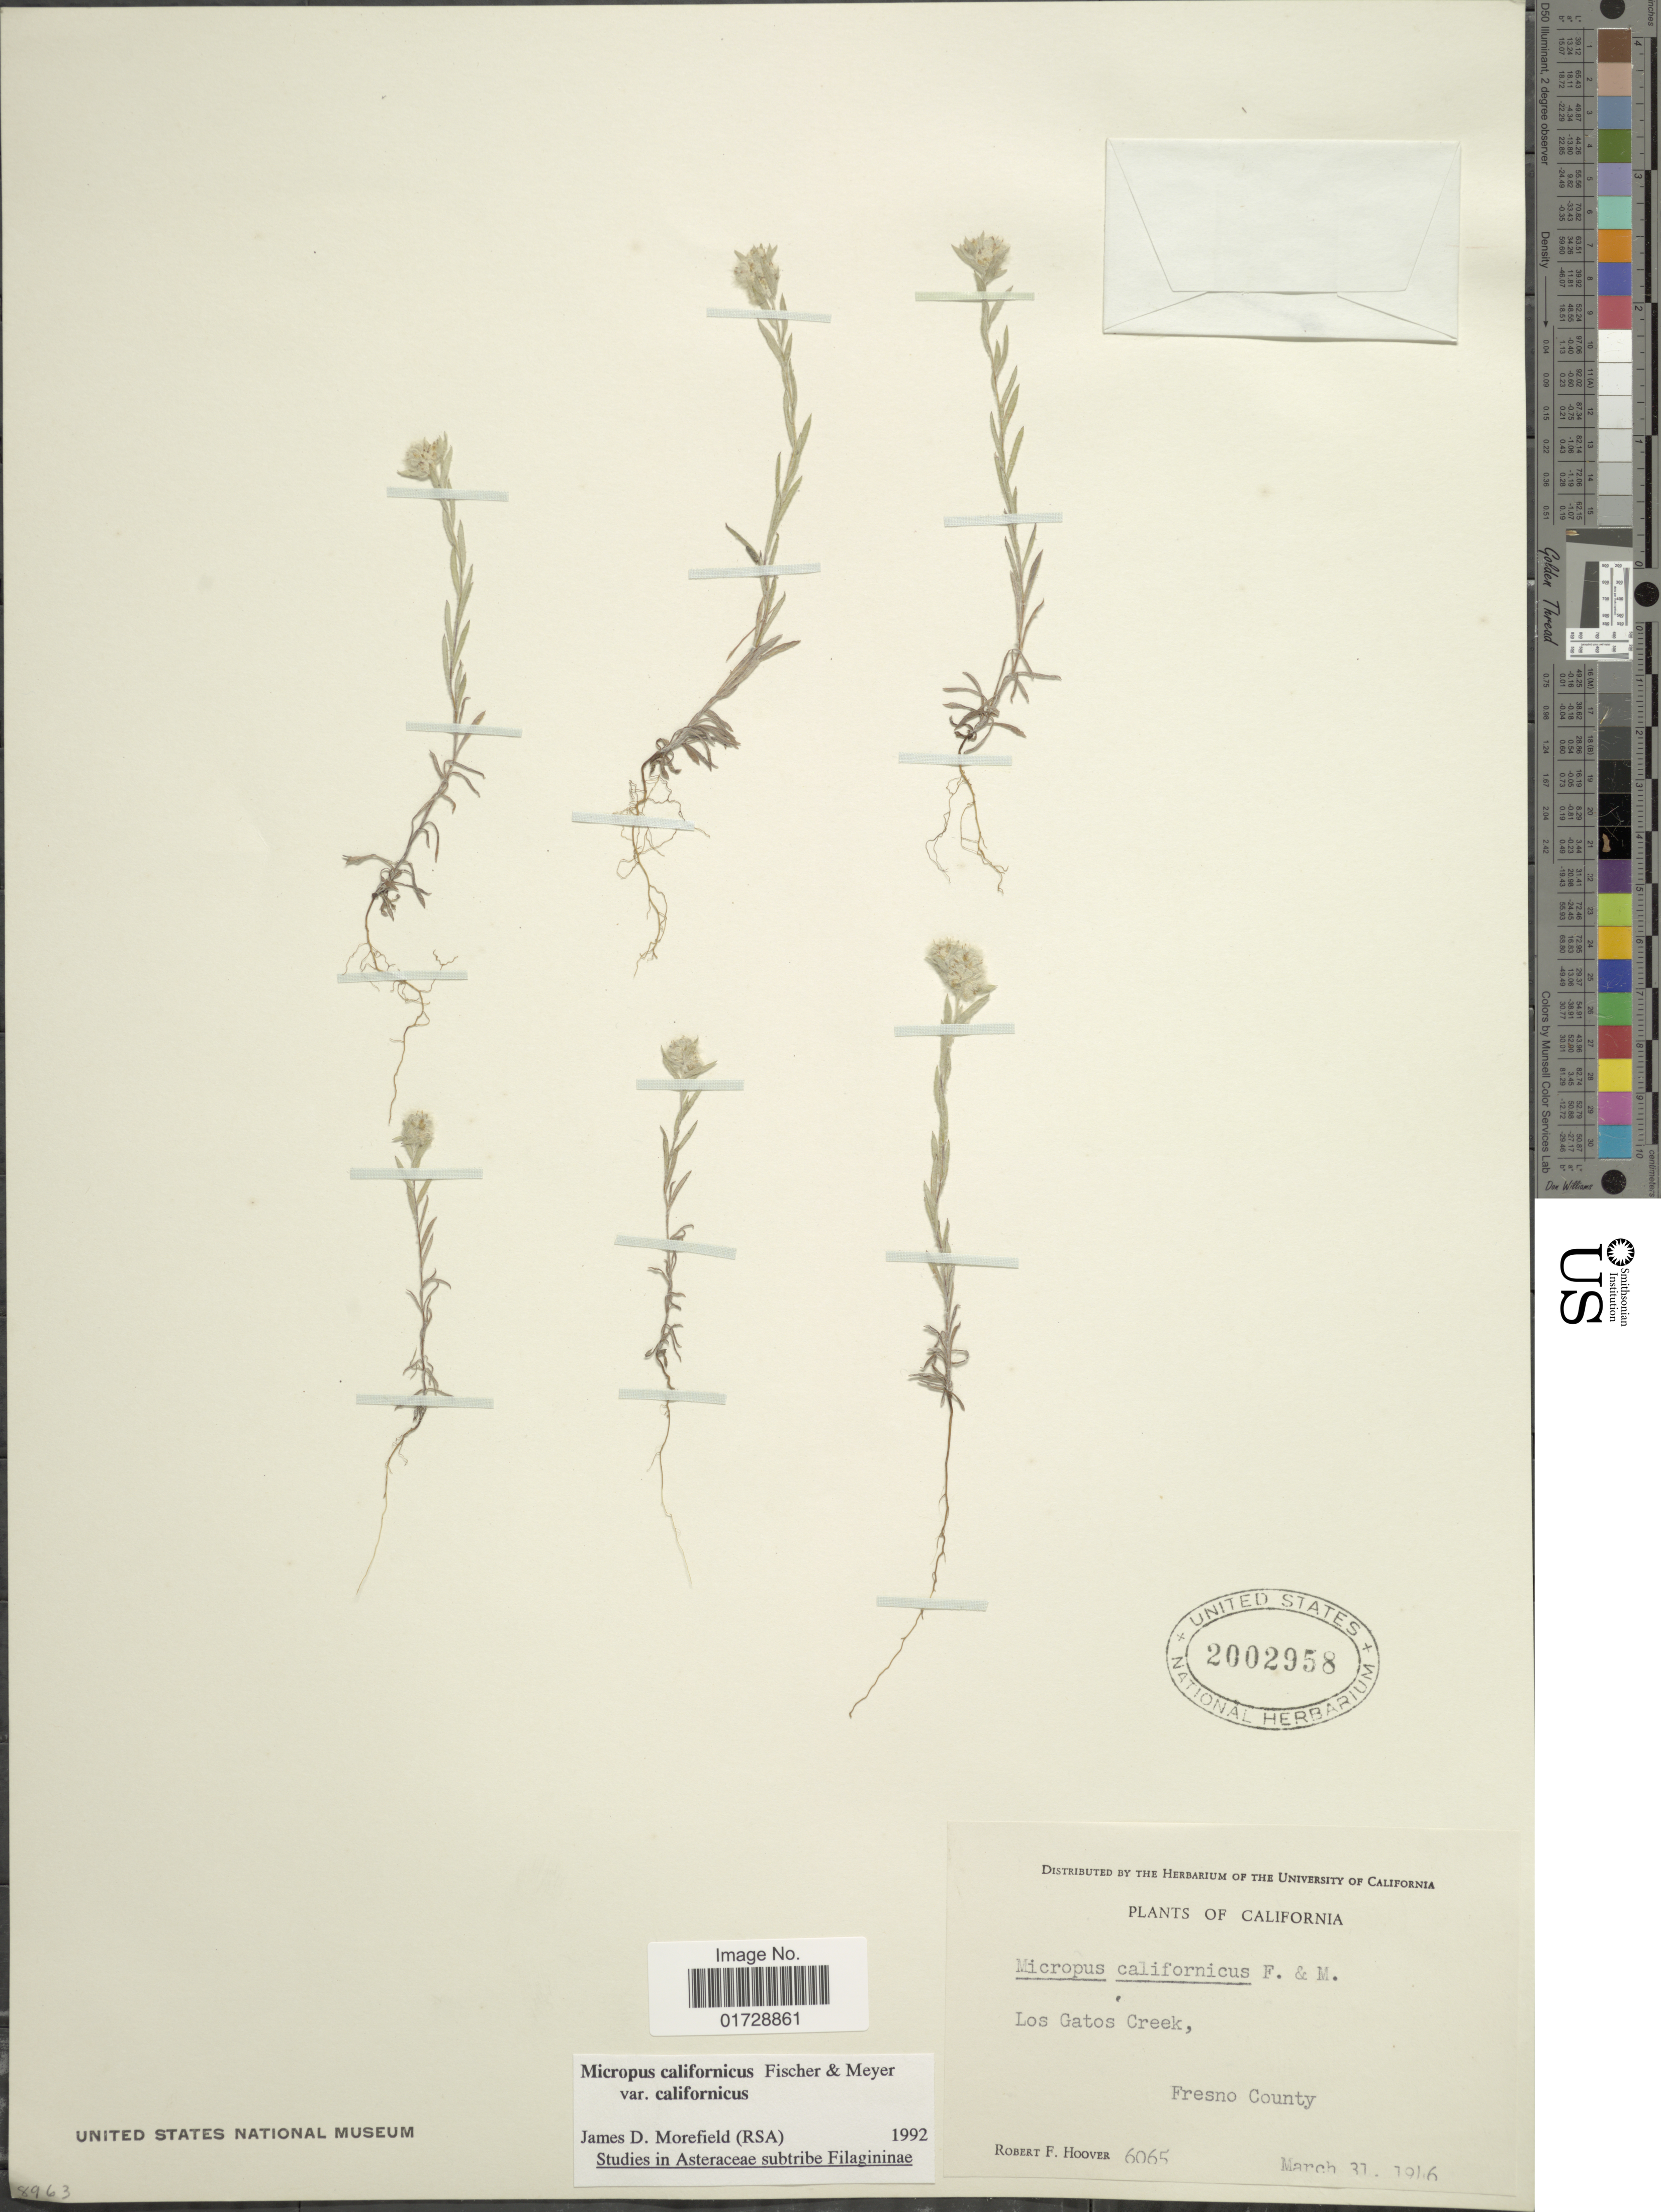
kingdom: Plantae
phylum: Tracheophyta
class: Magnoliopsida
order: Asterales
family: Asteraceae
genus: Micropus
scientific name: Micropus californicus var. californicus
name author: Fisch. & C.A. Mey.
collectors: R. F. Hoover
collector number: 6065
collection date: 1946-03-31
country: United States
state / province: California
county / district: Fresno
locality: Los Gatos Creek, Fresno County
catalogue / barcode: US 2002958